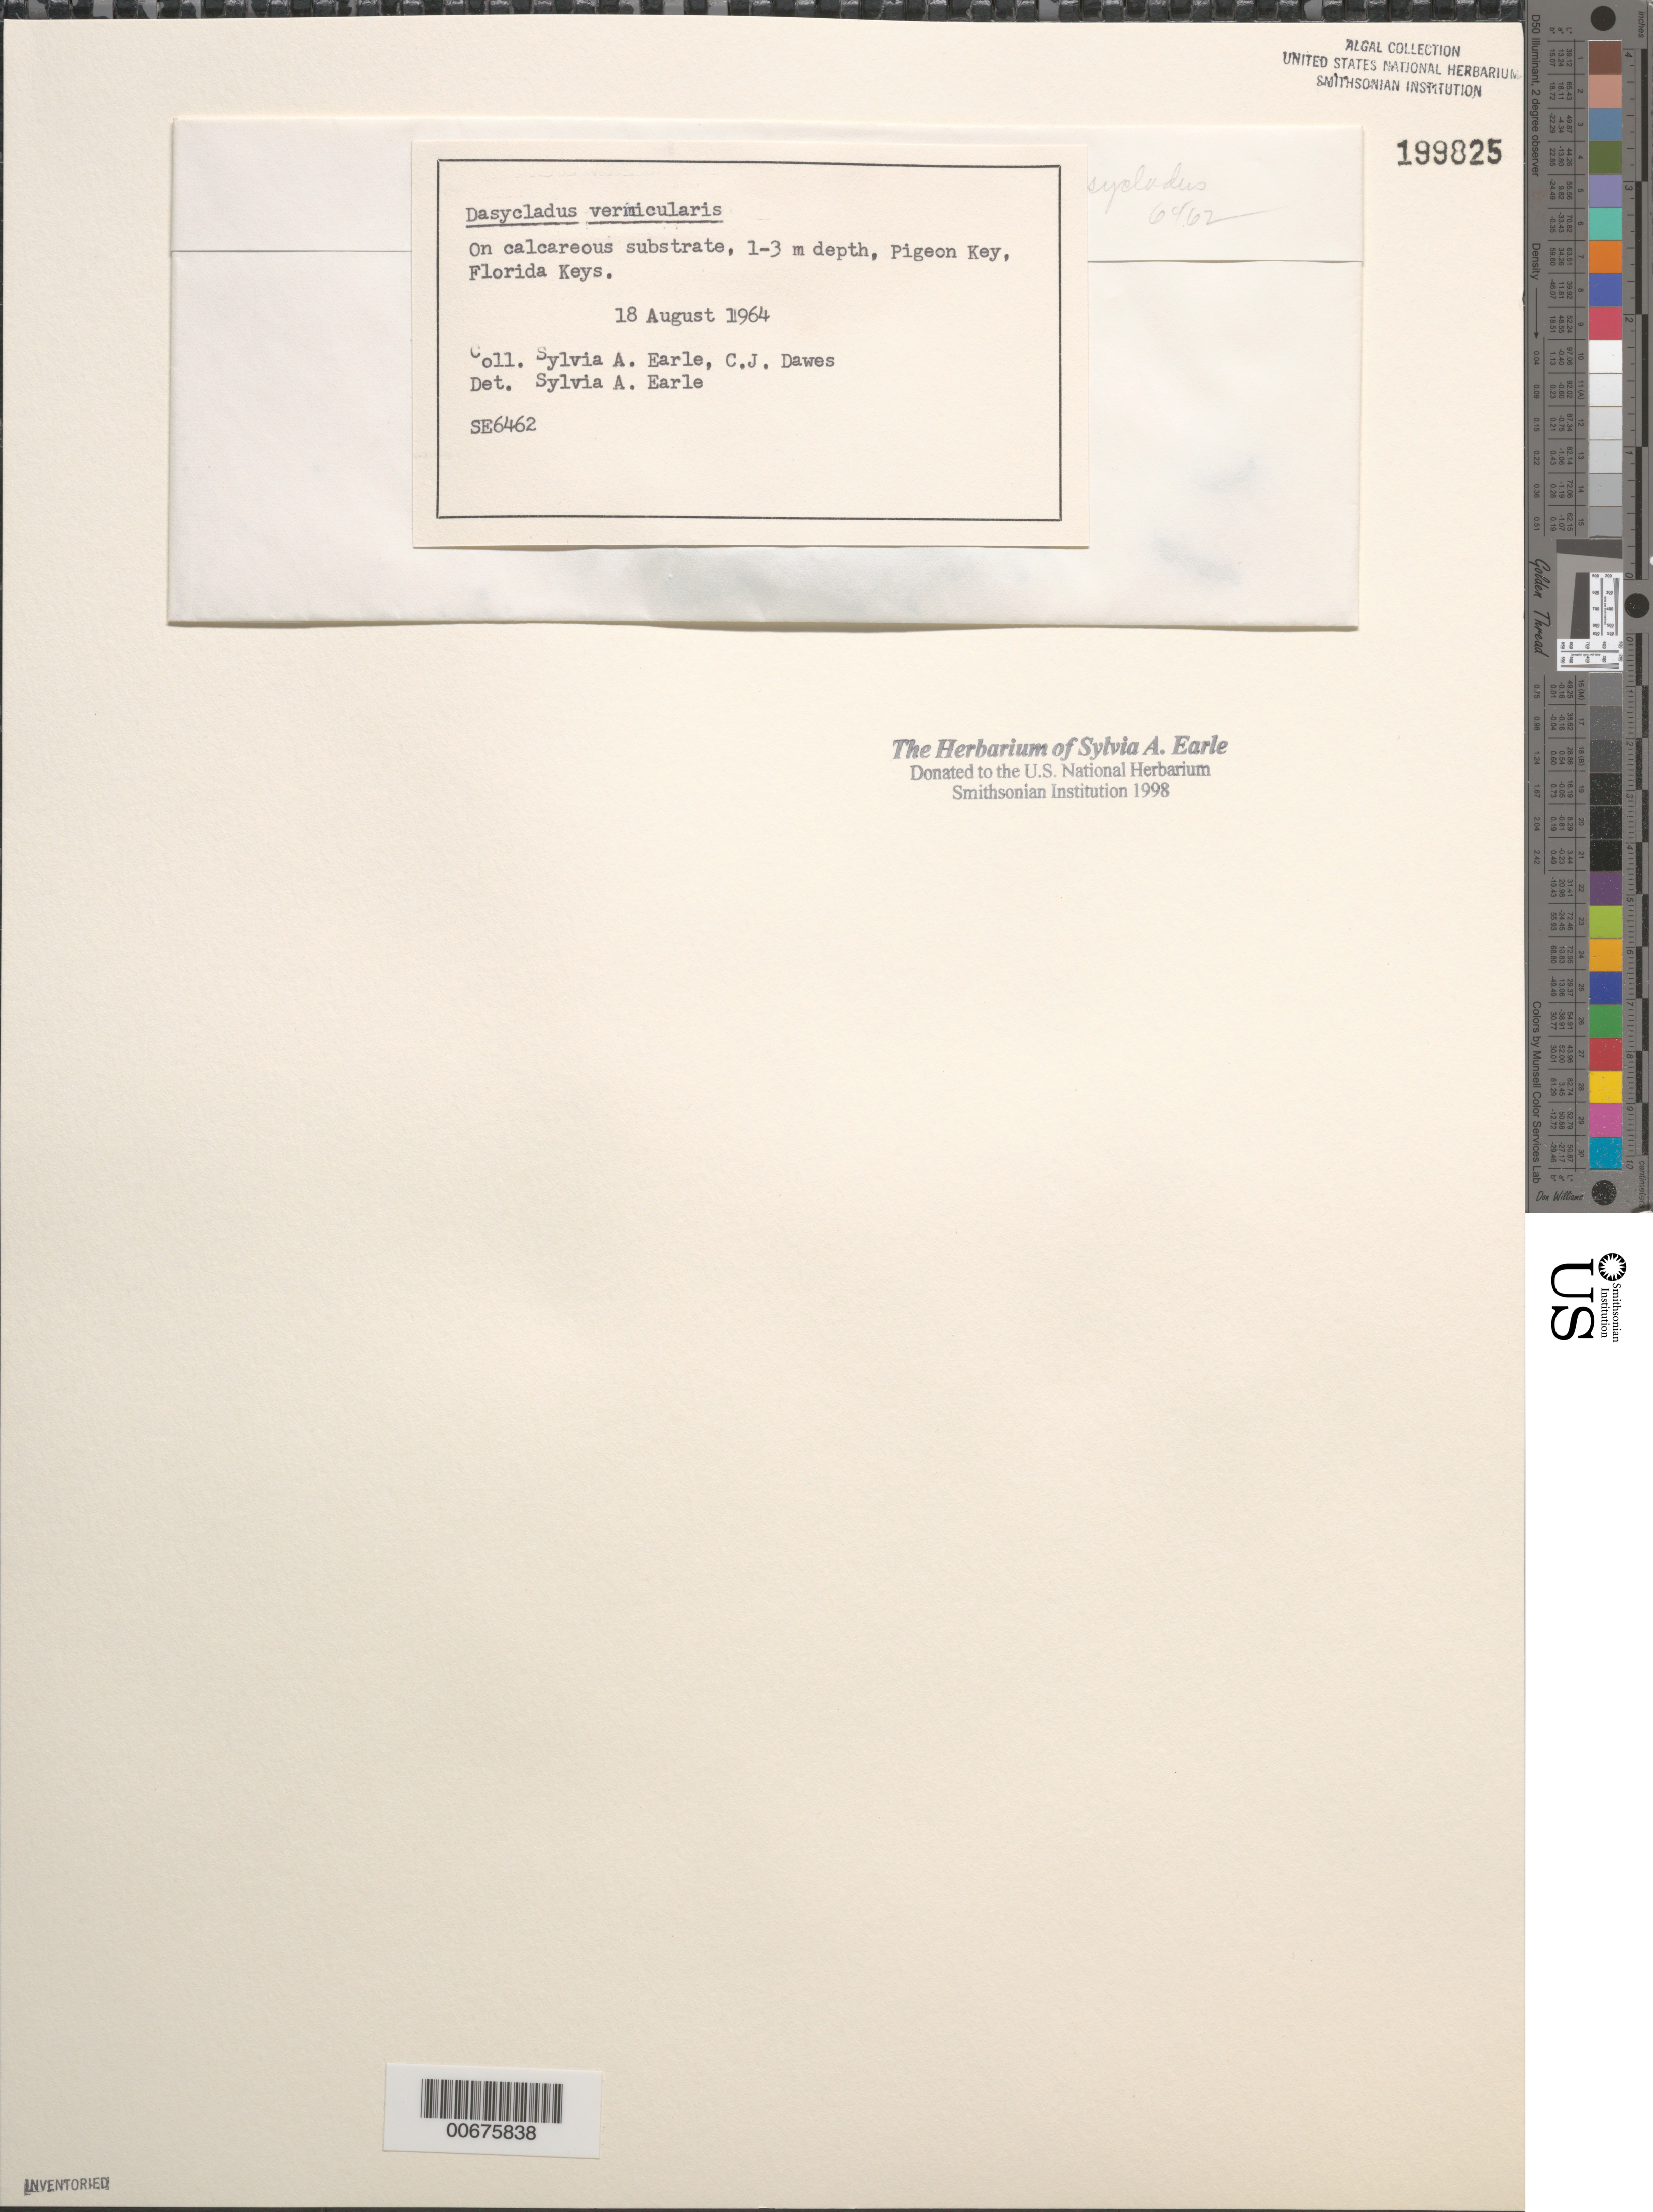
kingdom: Plantae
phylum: Chlorophyta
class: Ulvophyceae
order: Dasycladales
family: Dasycladaceae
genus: Dasycladus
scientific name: Dasycladus vermicularis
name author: (Scop.) Krasser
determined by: Earle, S. A.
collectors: S. A. Earle & C. Dawes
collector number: SE 6462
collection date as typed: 18 Aug 1964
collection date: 1964-08-18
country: United States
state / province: Florida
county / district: Monroe County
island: Pigeon Key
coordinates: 24 42.2'N, 81 9.3'W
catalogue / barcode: US 199825